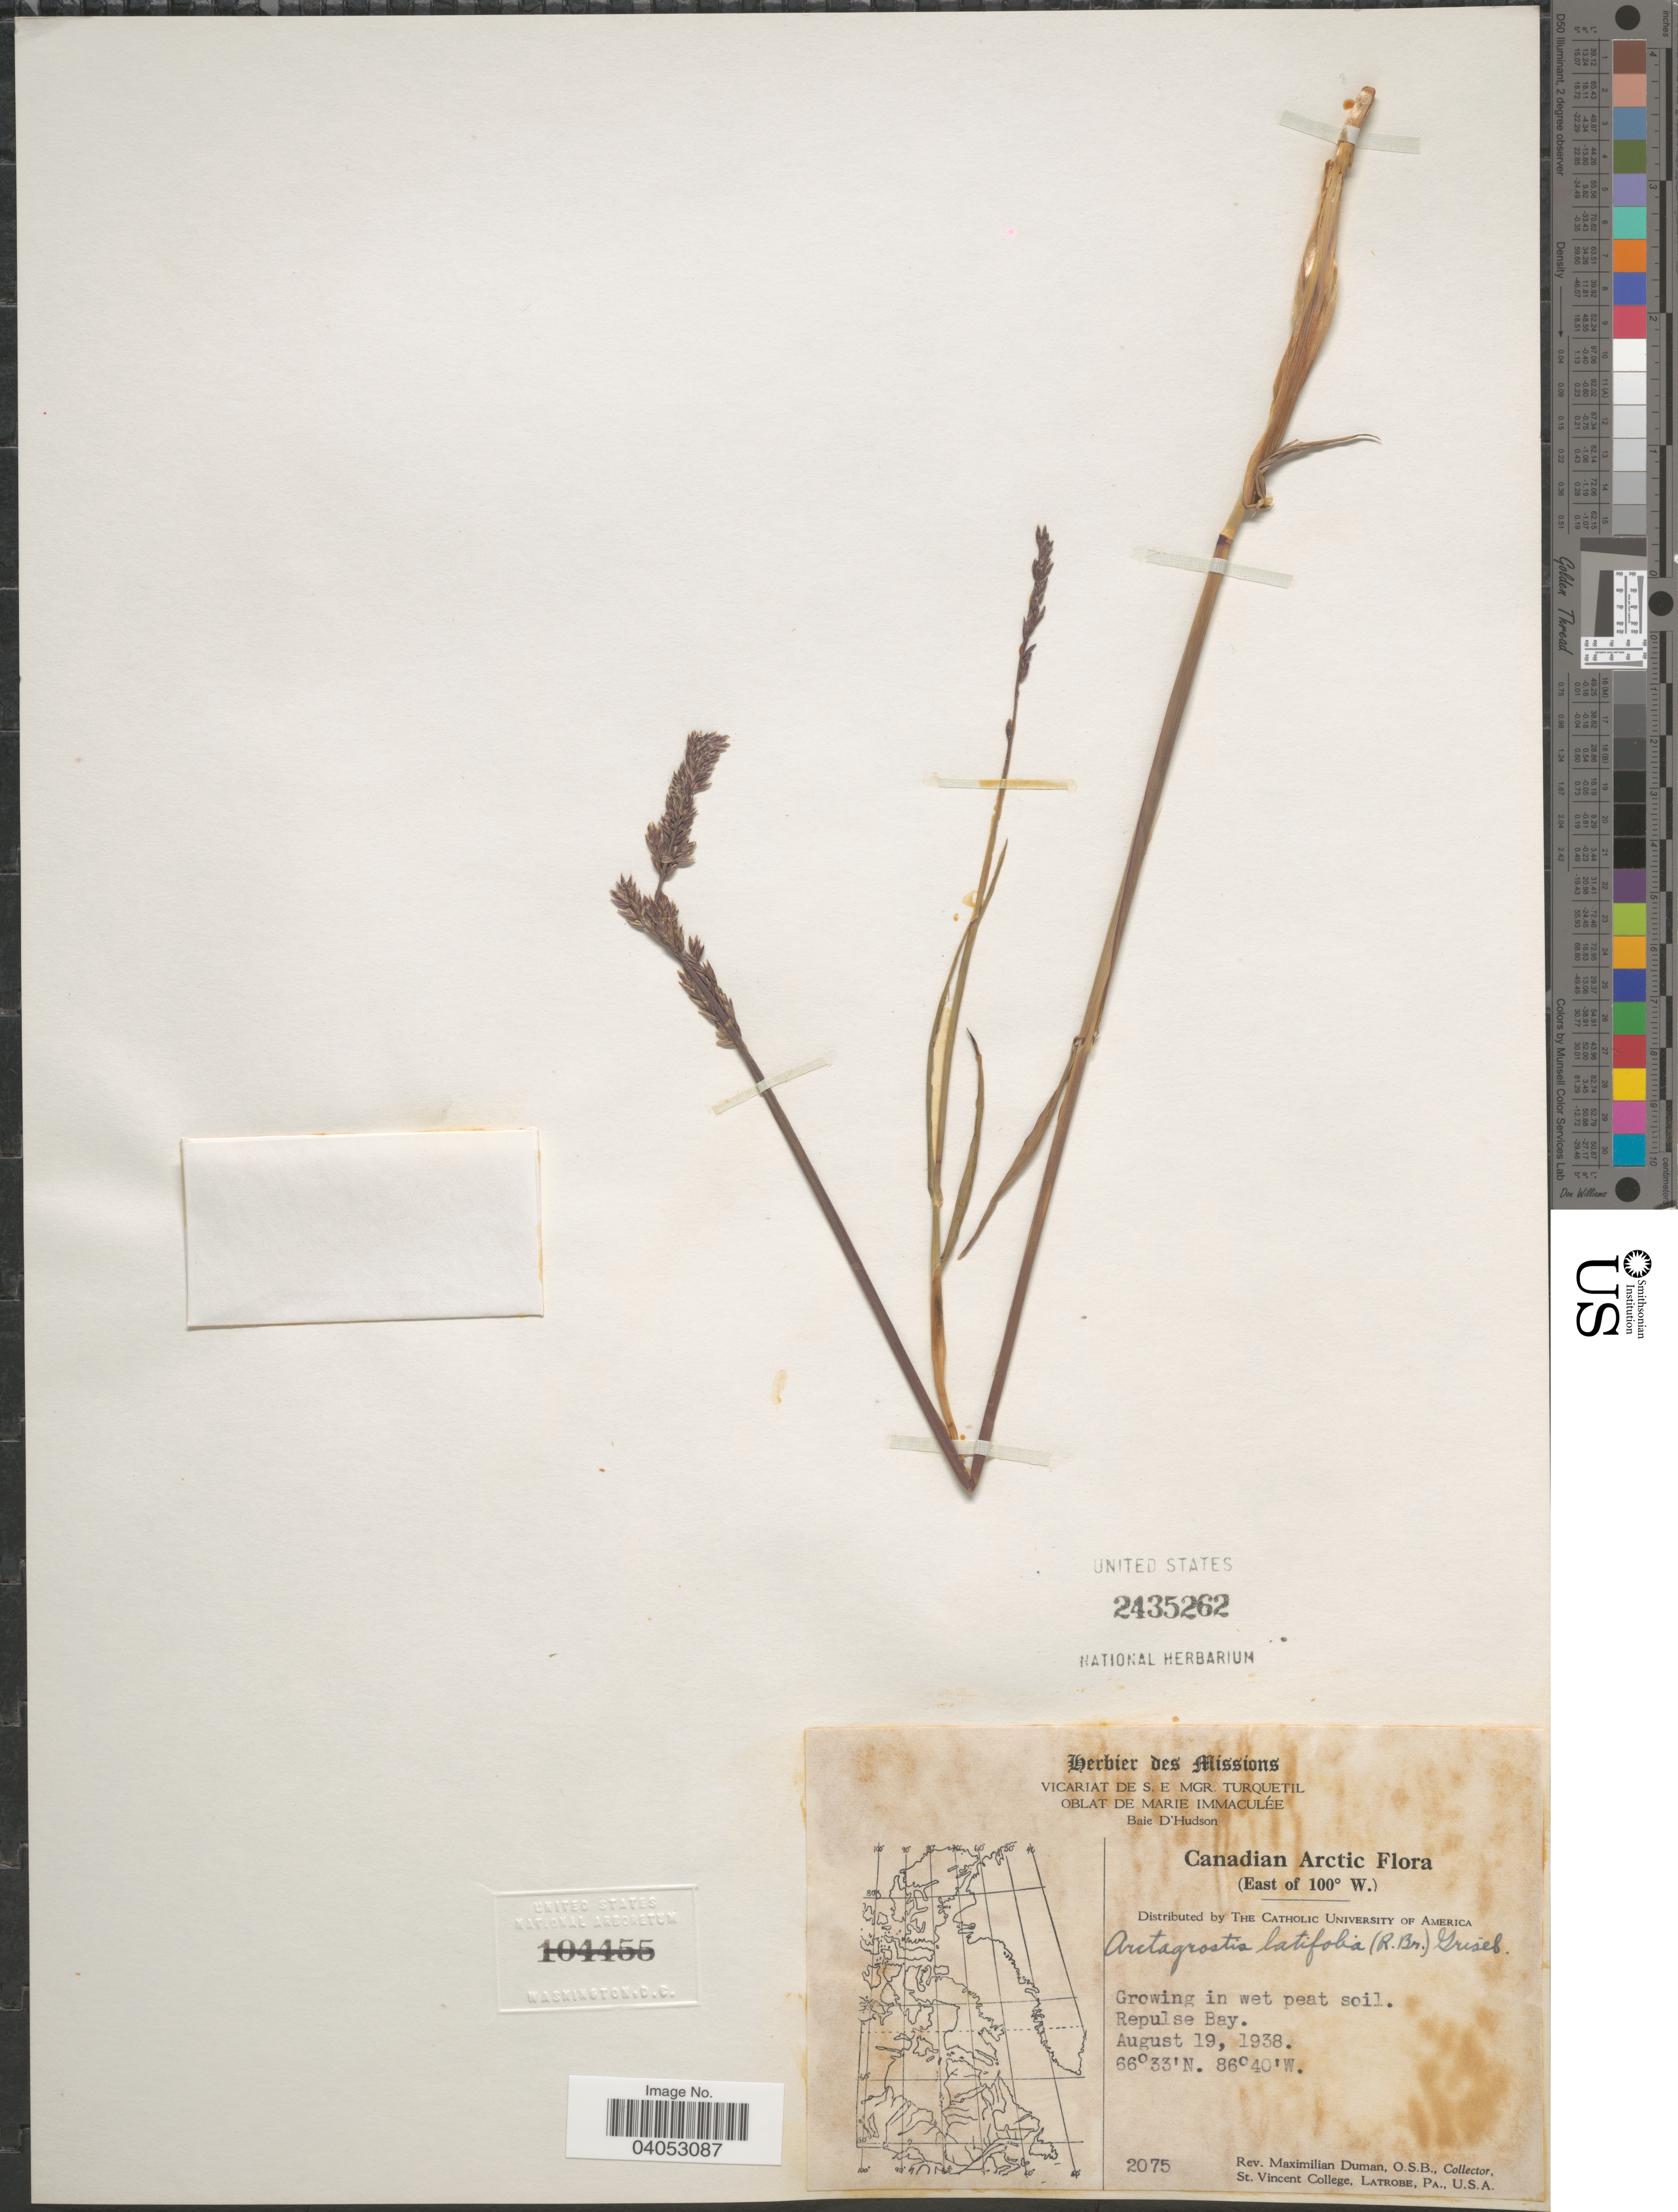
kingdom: Plantae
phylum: Tracheophyta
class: Liliopsida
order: Poales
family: Poaceae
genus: Arctagrostis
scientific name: Arctagrostis latifolia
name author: (R. Br.) Griseb.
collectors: M. Duman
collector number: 2075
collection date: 1938-08-19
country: Canada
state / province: Nunavut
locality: Canadian Arctic (East of 100º W.). Repulse Bay.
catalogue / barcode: US 2435262